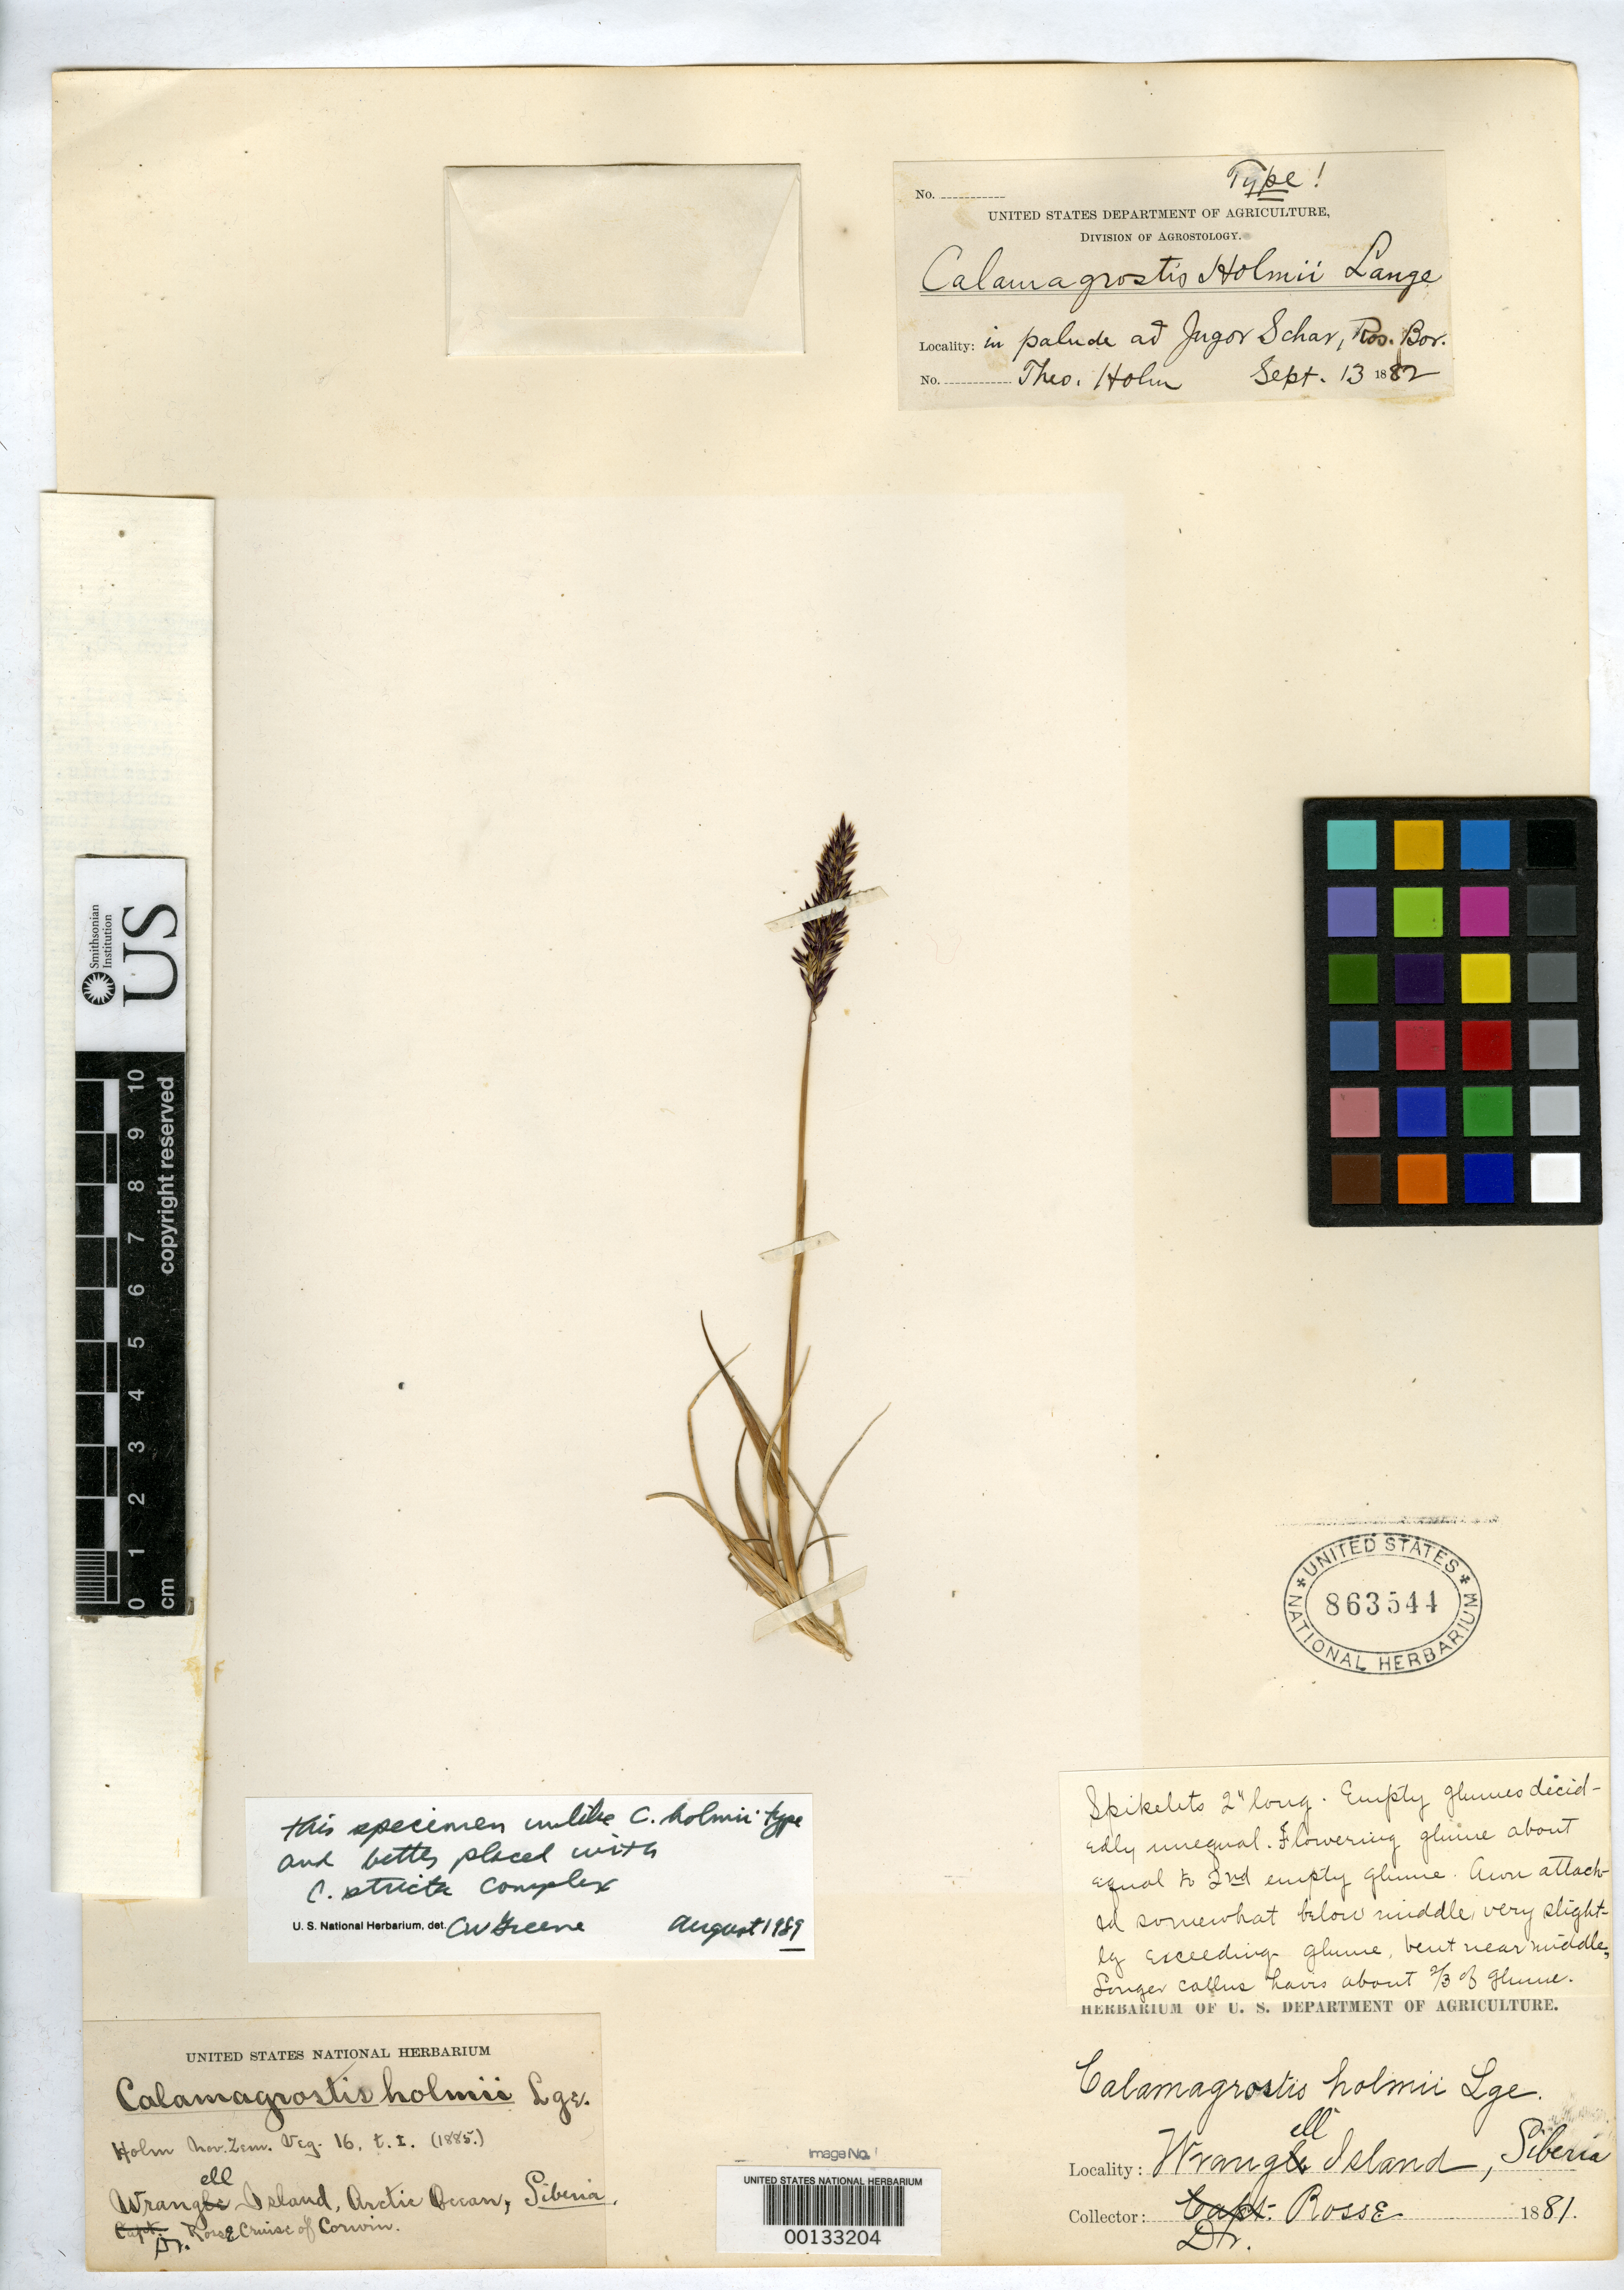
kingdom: Plantae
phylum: Tracheophyta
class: Liliopsida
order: Poales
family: Poaceae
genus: Calamagrostis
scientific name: Calamagrostis holmii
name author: A.E. Lange in Holm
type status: Isotype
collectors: H. T. Holm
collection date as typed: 13 Sep 1882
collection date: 1882-09-13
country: Russian Federation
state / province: Arkhangelsk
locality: In Palude at Jugor Schar.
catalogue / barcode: US 863544